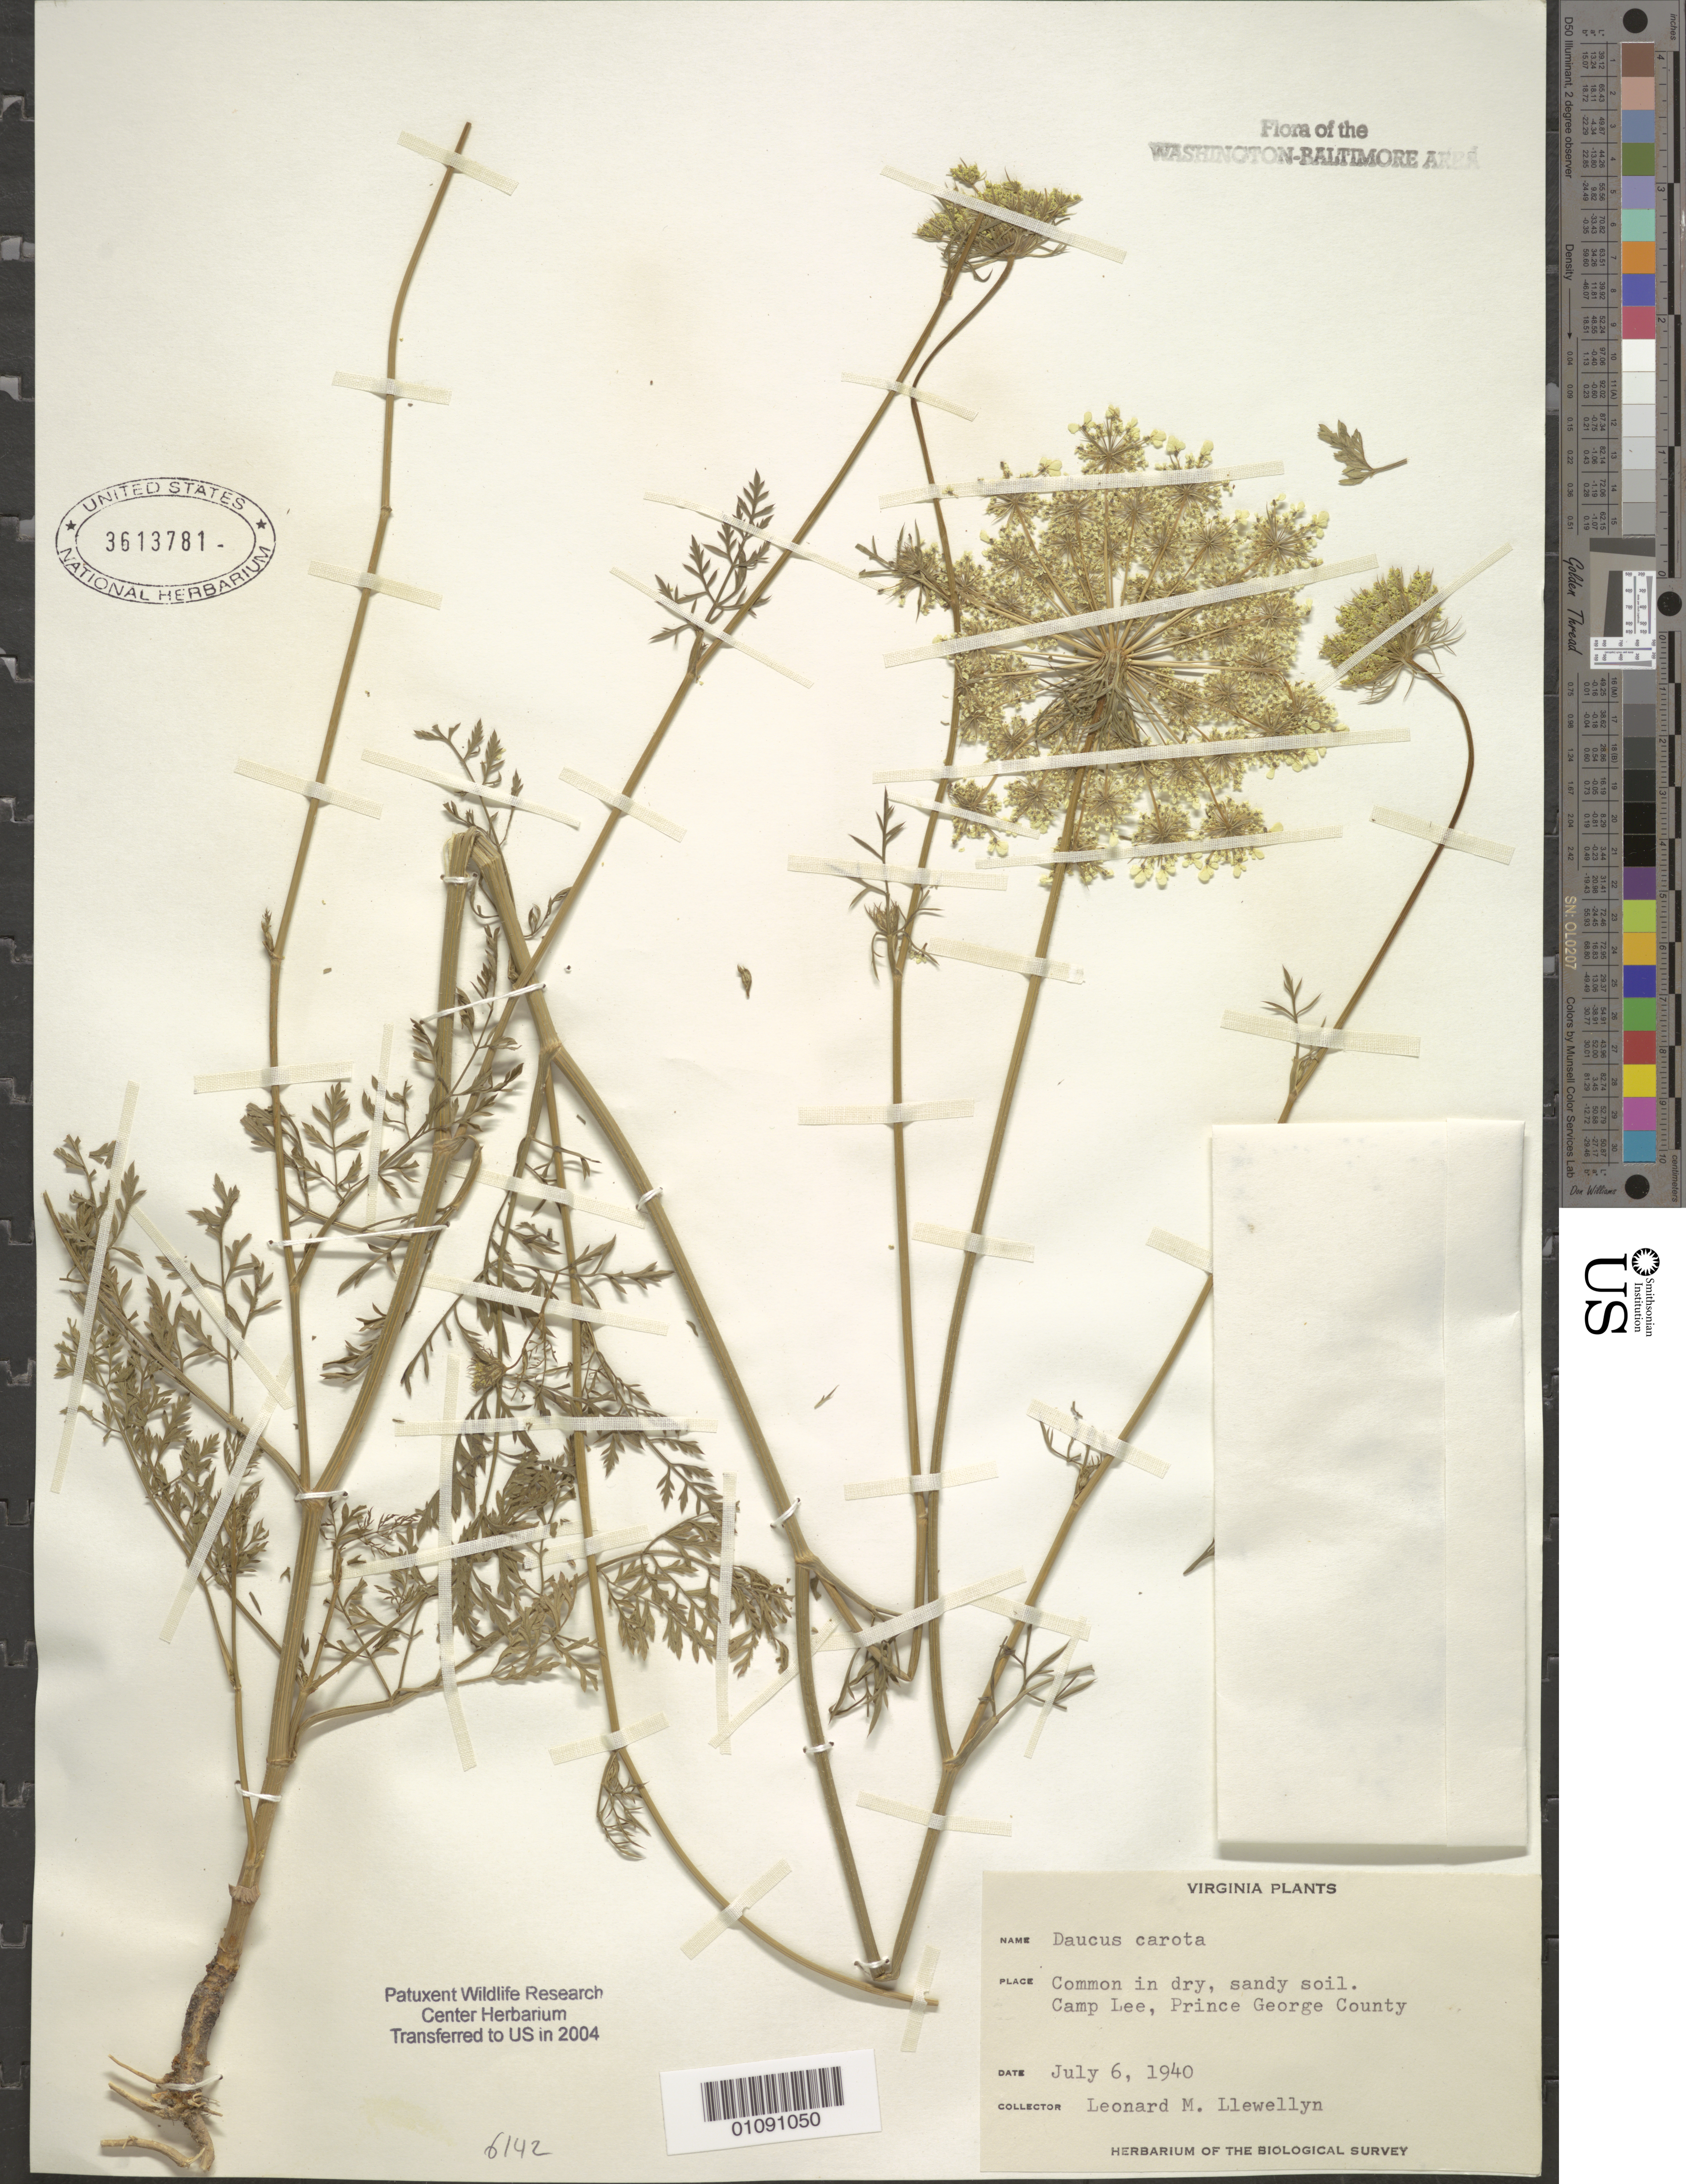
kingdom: Plantae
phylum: Tracheophyta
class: Magnoliopsida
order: Apiales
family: Apiaceae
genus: Daucus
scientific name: Daucus carota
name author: L.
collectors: L. Llewellyn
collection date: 1940-07-06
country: United States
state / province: Maryland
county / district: Prince George's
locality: Camp Lee.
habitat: Common in dry, sandy soil.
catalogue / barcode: US 3613781